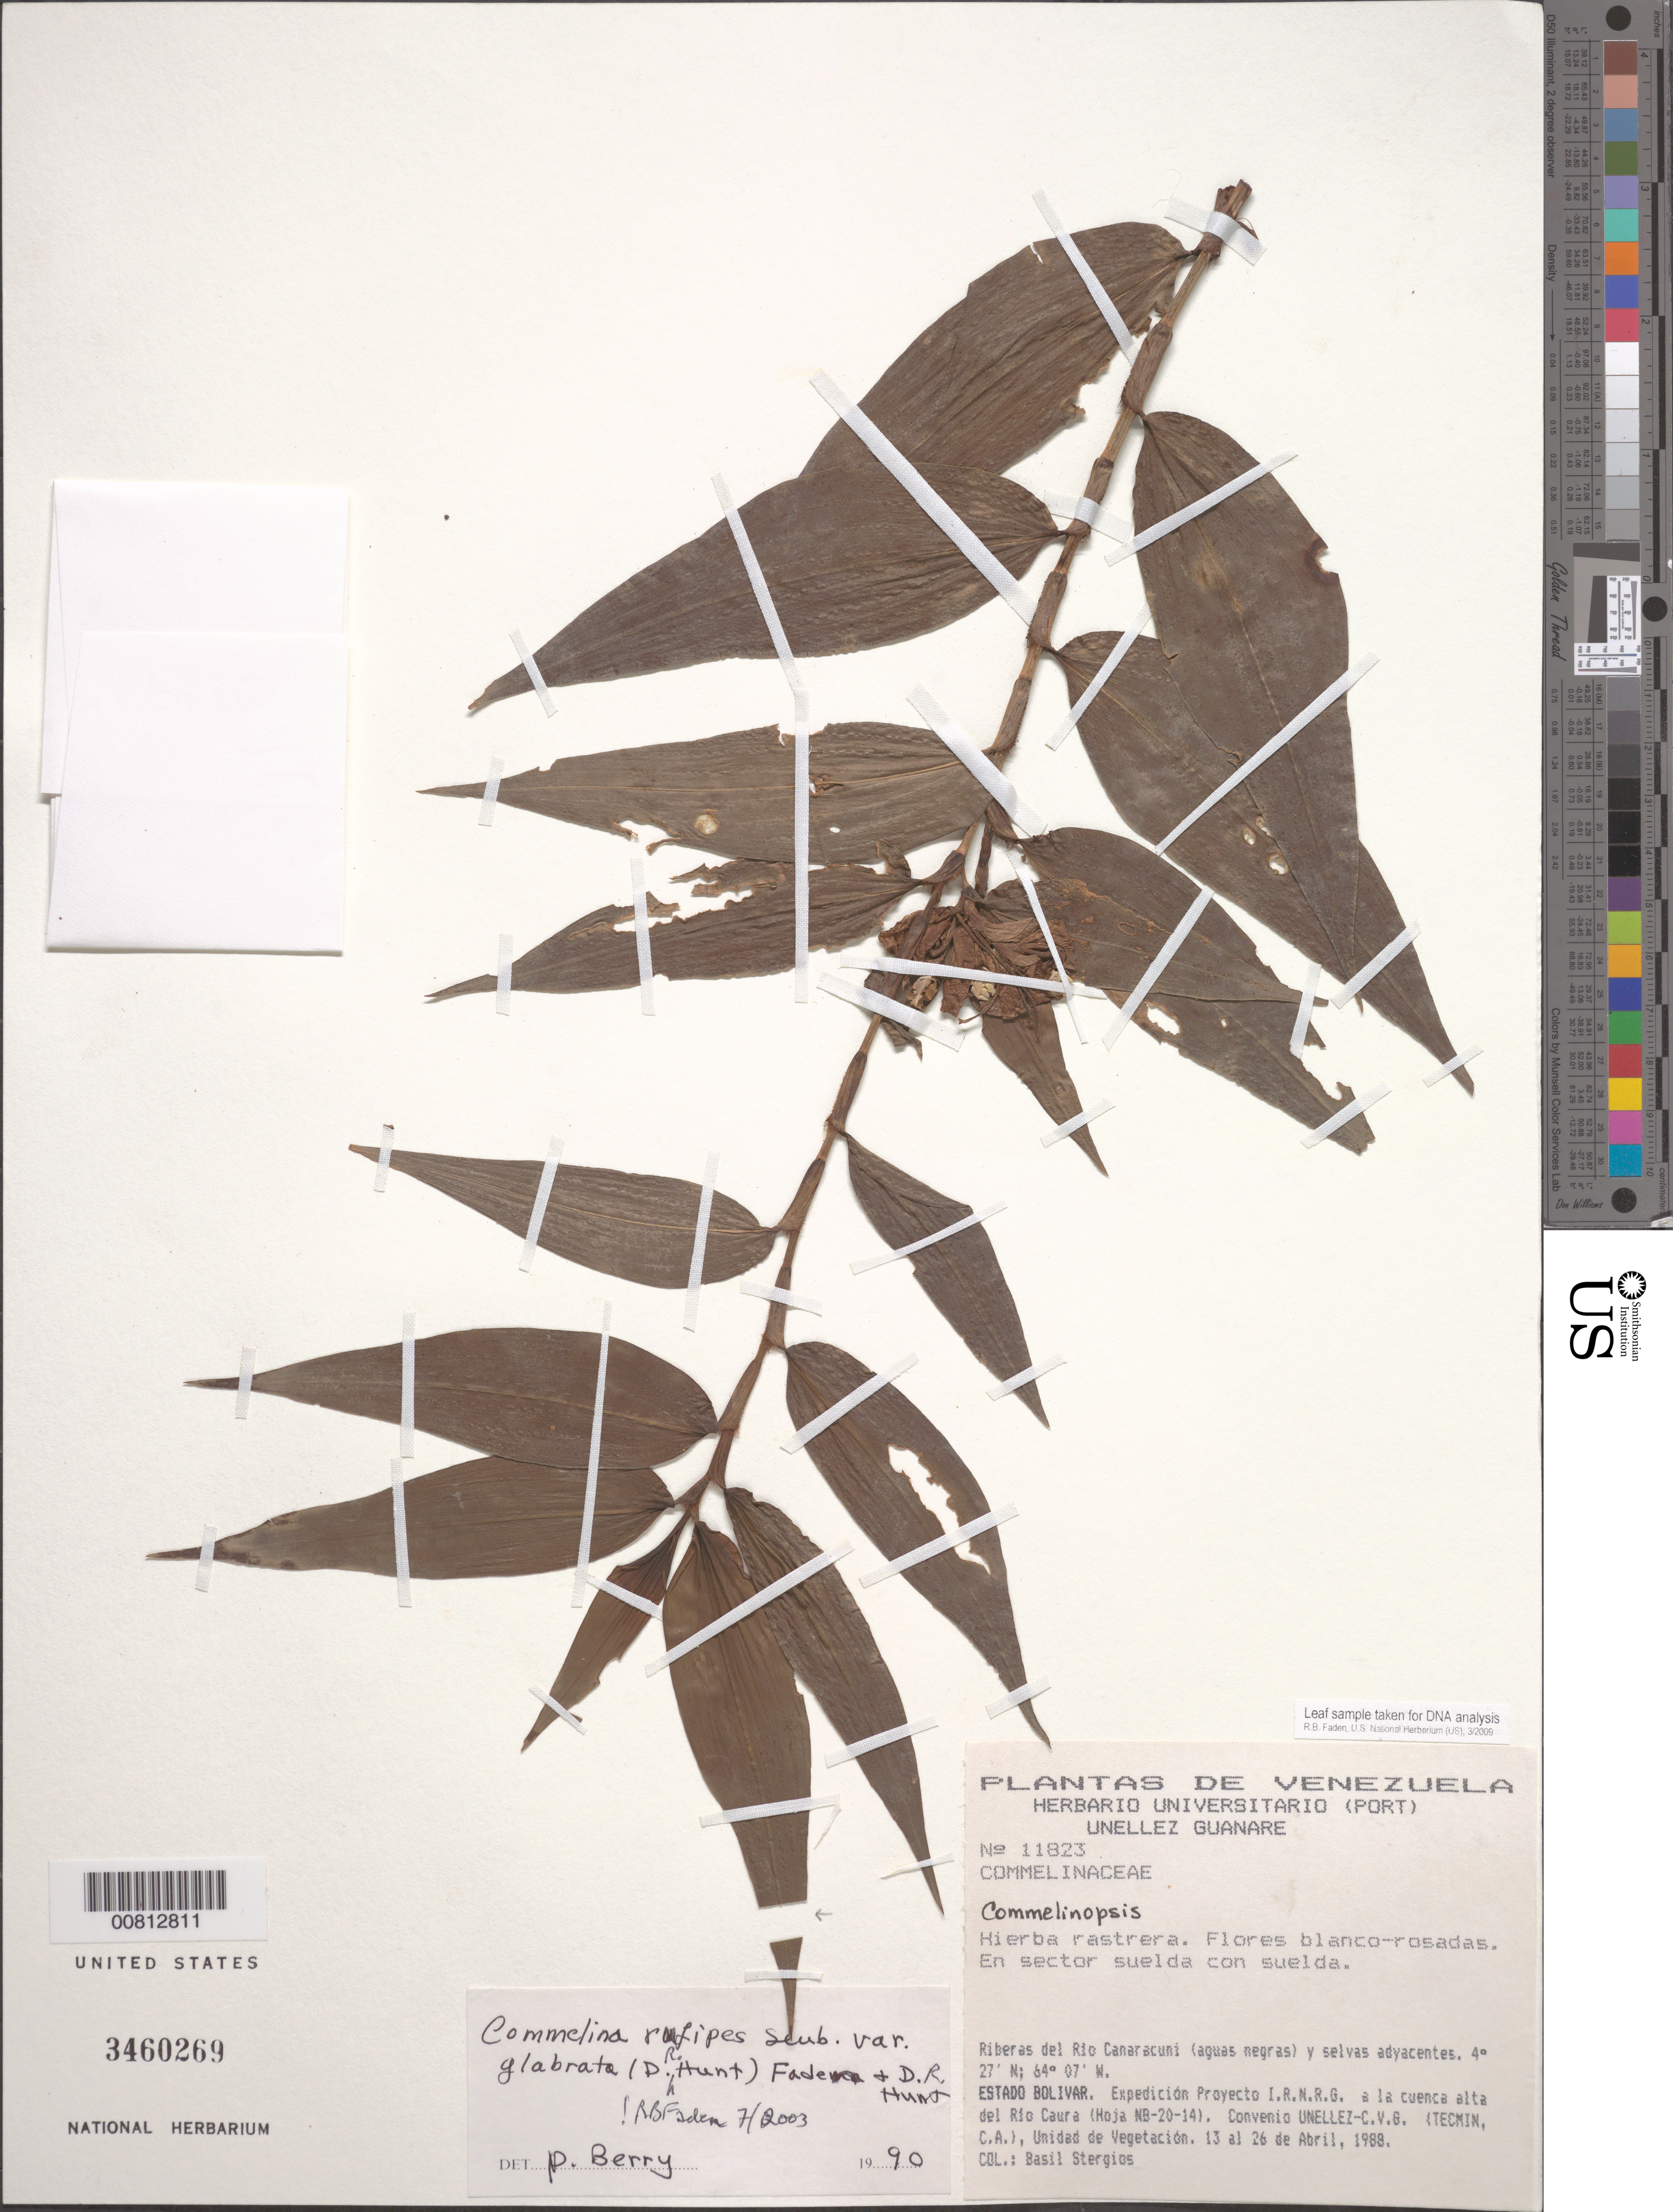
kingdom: Plantae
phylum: Tracheophyta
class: Liliopsida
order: Commelinales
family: Commelinaceae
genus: Commelina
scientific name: Commelina rufipes var. glabrata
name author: (D.R. Hunt) Faden & D.R. Hunt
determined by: Faden, Robert B., (US), Smithsonian Institution - National Museum of Natural History (UNITED STATES)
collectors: B. G. Stergios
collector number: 11823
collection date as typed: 13-Apr-88 to 26-Apr-88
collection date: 1988-04-13/1988-04-26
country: Venezuela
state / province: Bolívar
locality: Río Canaracuni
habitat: Sector suelda con suelda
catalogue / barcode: US 3460269